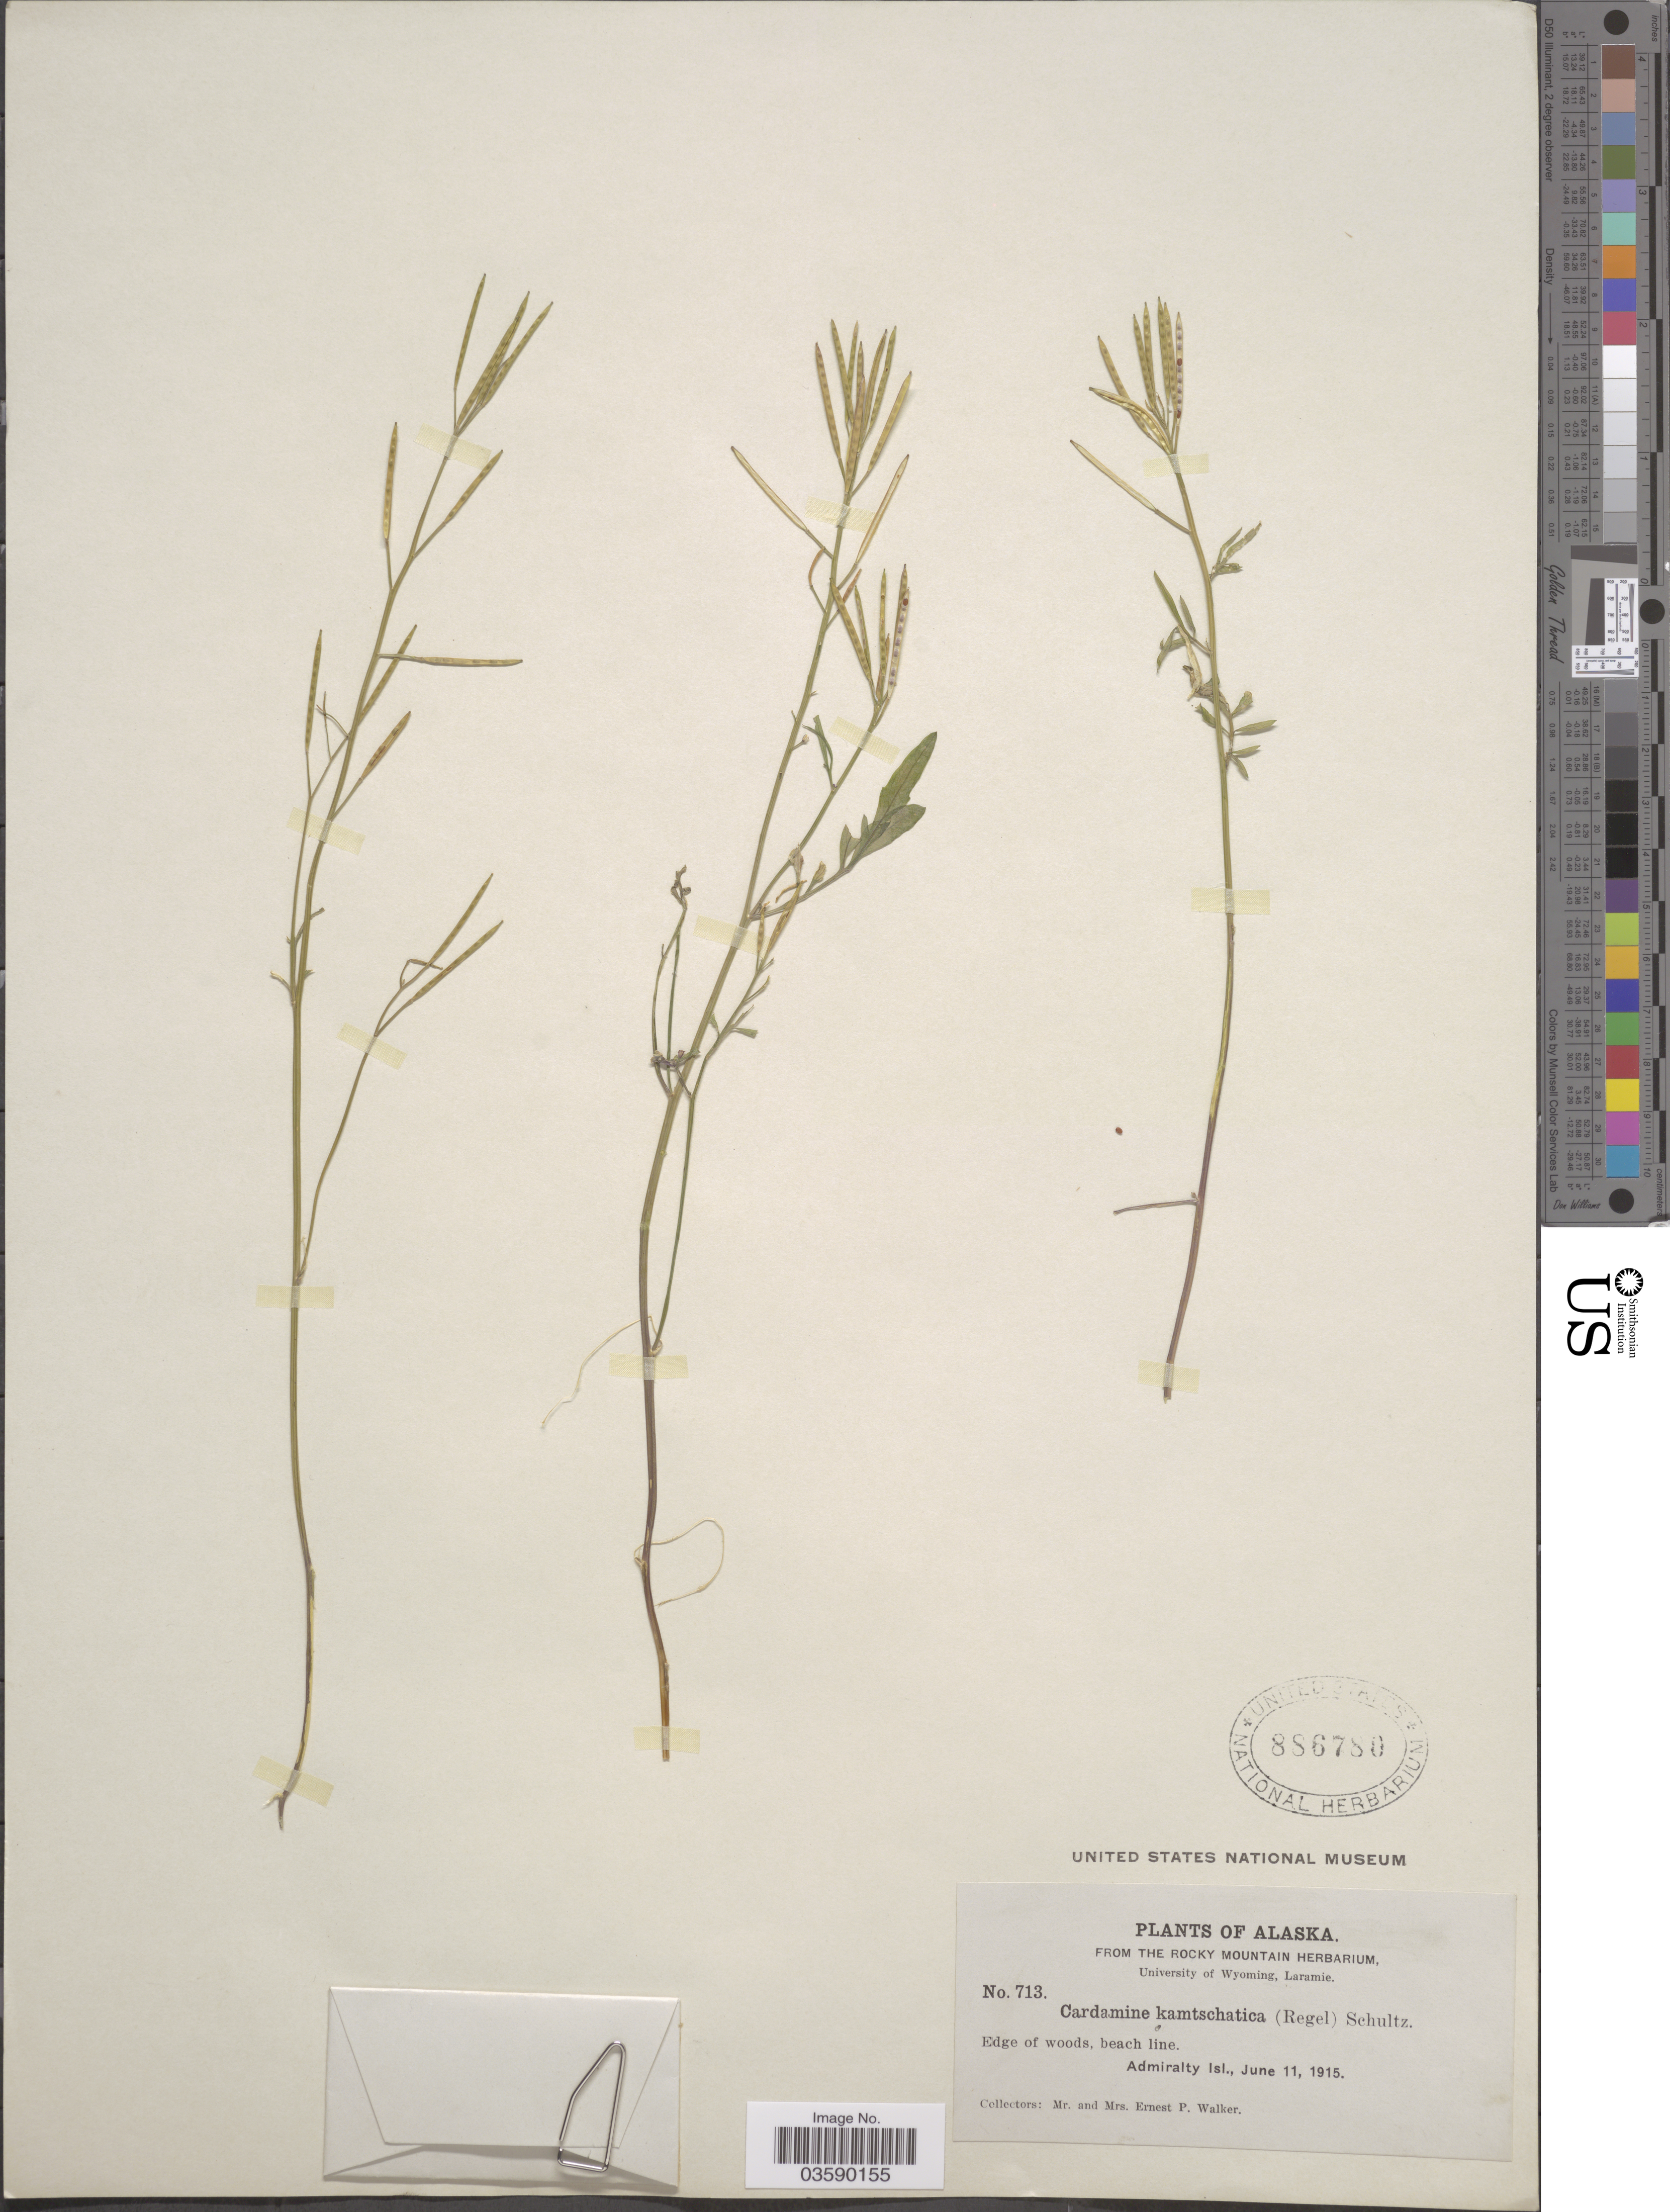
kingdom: Plantae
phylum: Tracheophyta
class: Magnoliopsida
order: Brassicales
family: Brassicaceae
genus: Cardamine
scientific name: Cardamine umbellata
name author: Greene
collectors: E. P. Walker & E. Walker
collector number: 713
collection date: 1915-06-11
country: United States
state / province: Alaska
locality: Edge of woods, beach line. Admiralty Isl.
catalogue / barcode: US 886780